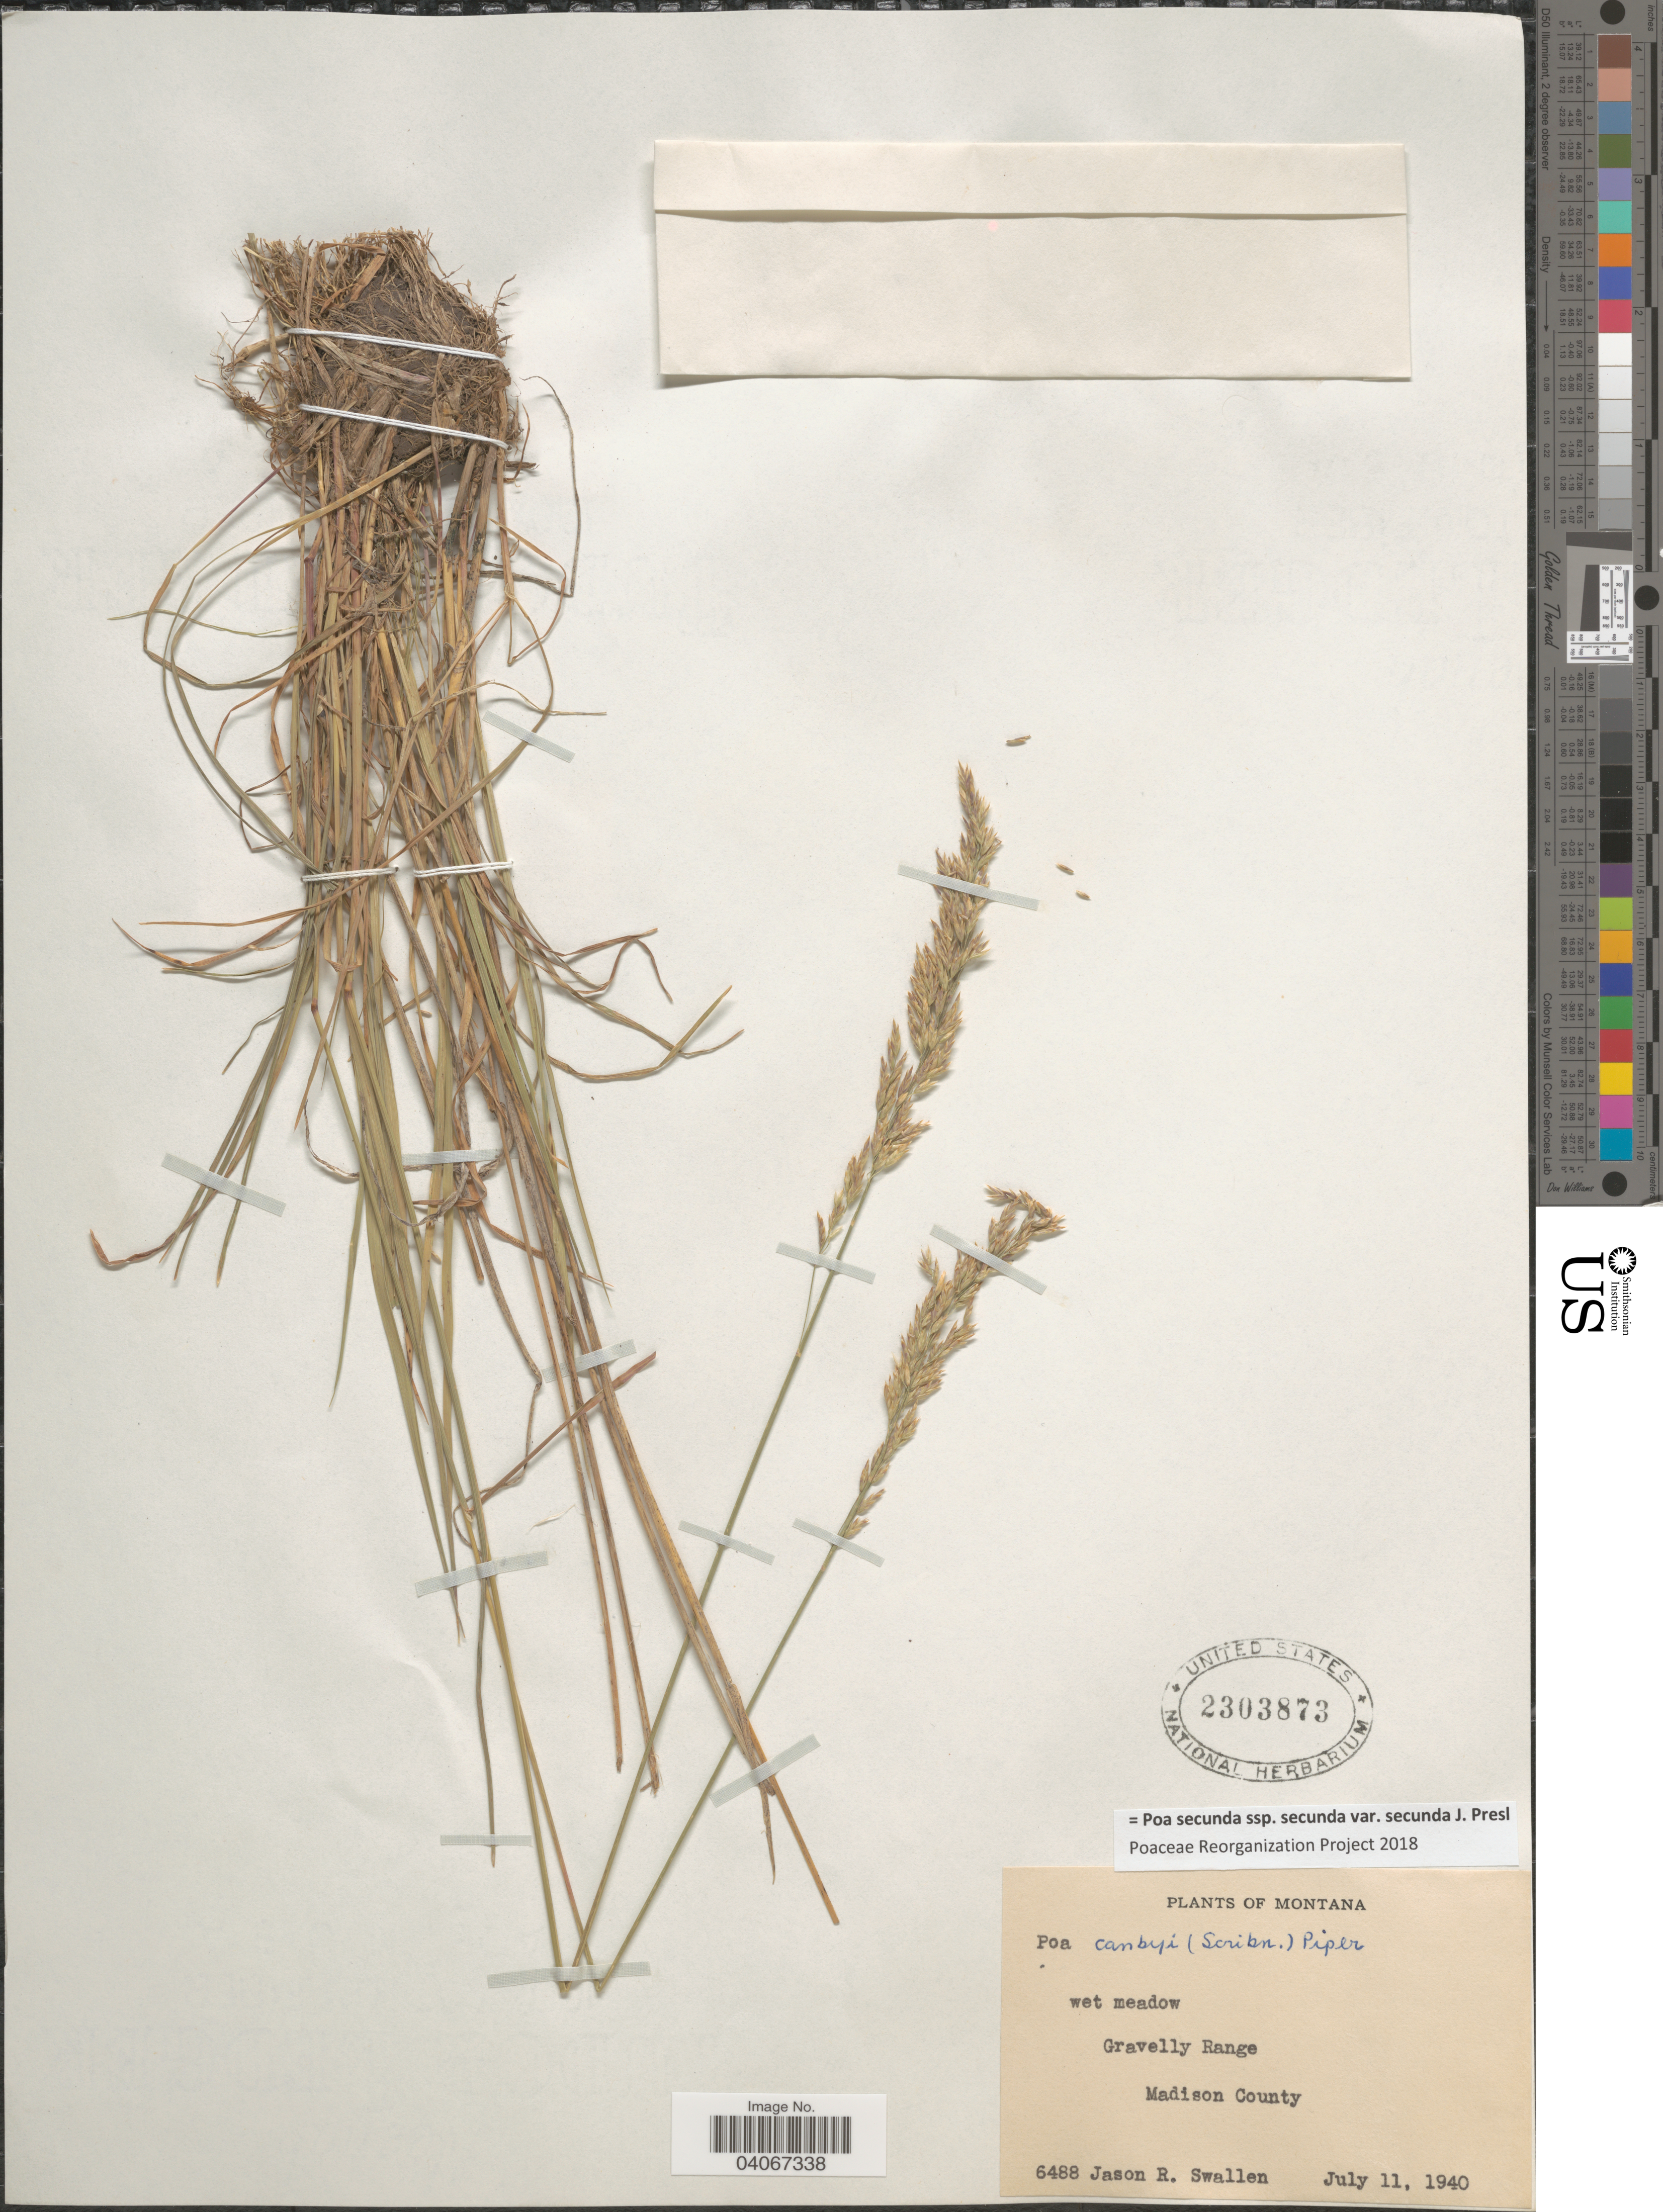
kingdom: Plantae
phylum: Tracheophyta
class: Liliopsida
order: Poales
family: Poaceae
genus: Poa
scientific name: Poa secunda subsp. secunda var. secunda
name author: J. Presl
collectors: J. R. Swallen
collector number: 6488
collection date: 1940-07-11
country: United States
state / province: Montana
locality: Gravelly Range. Madison County.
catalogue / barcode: US 2303873